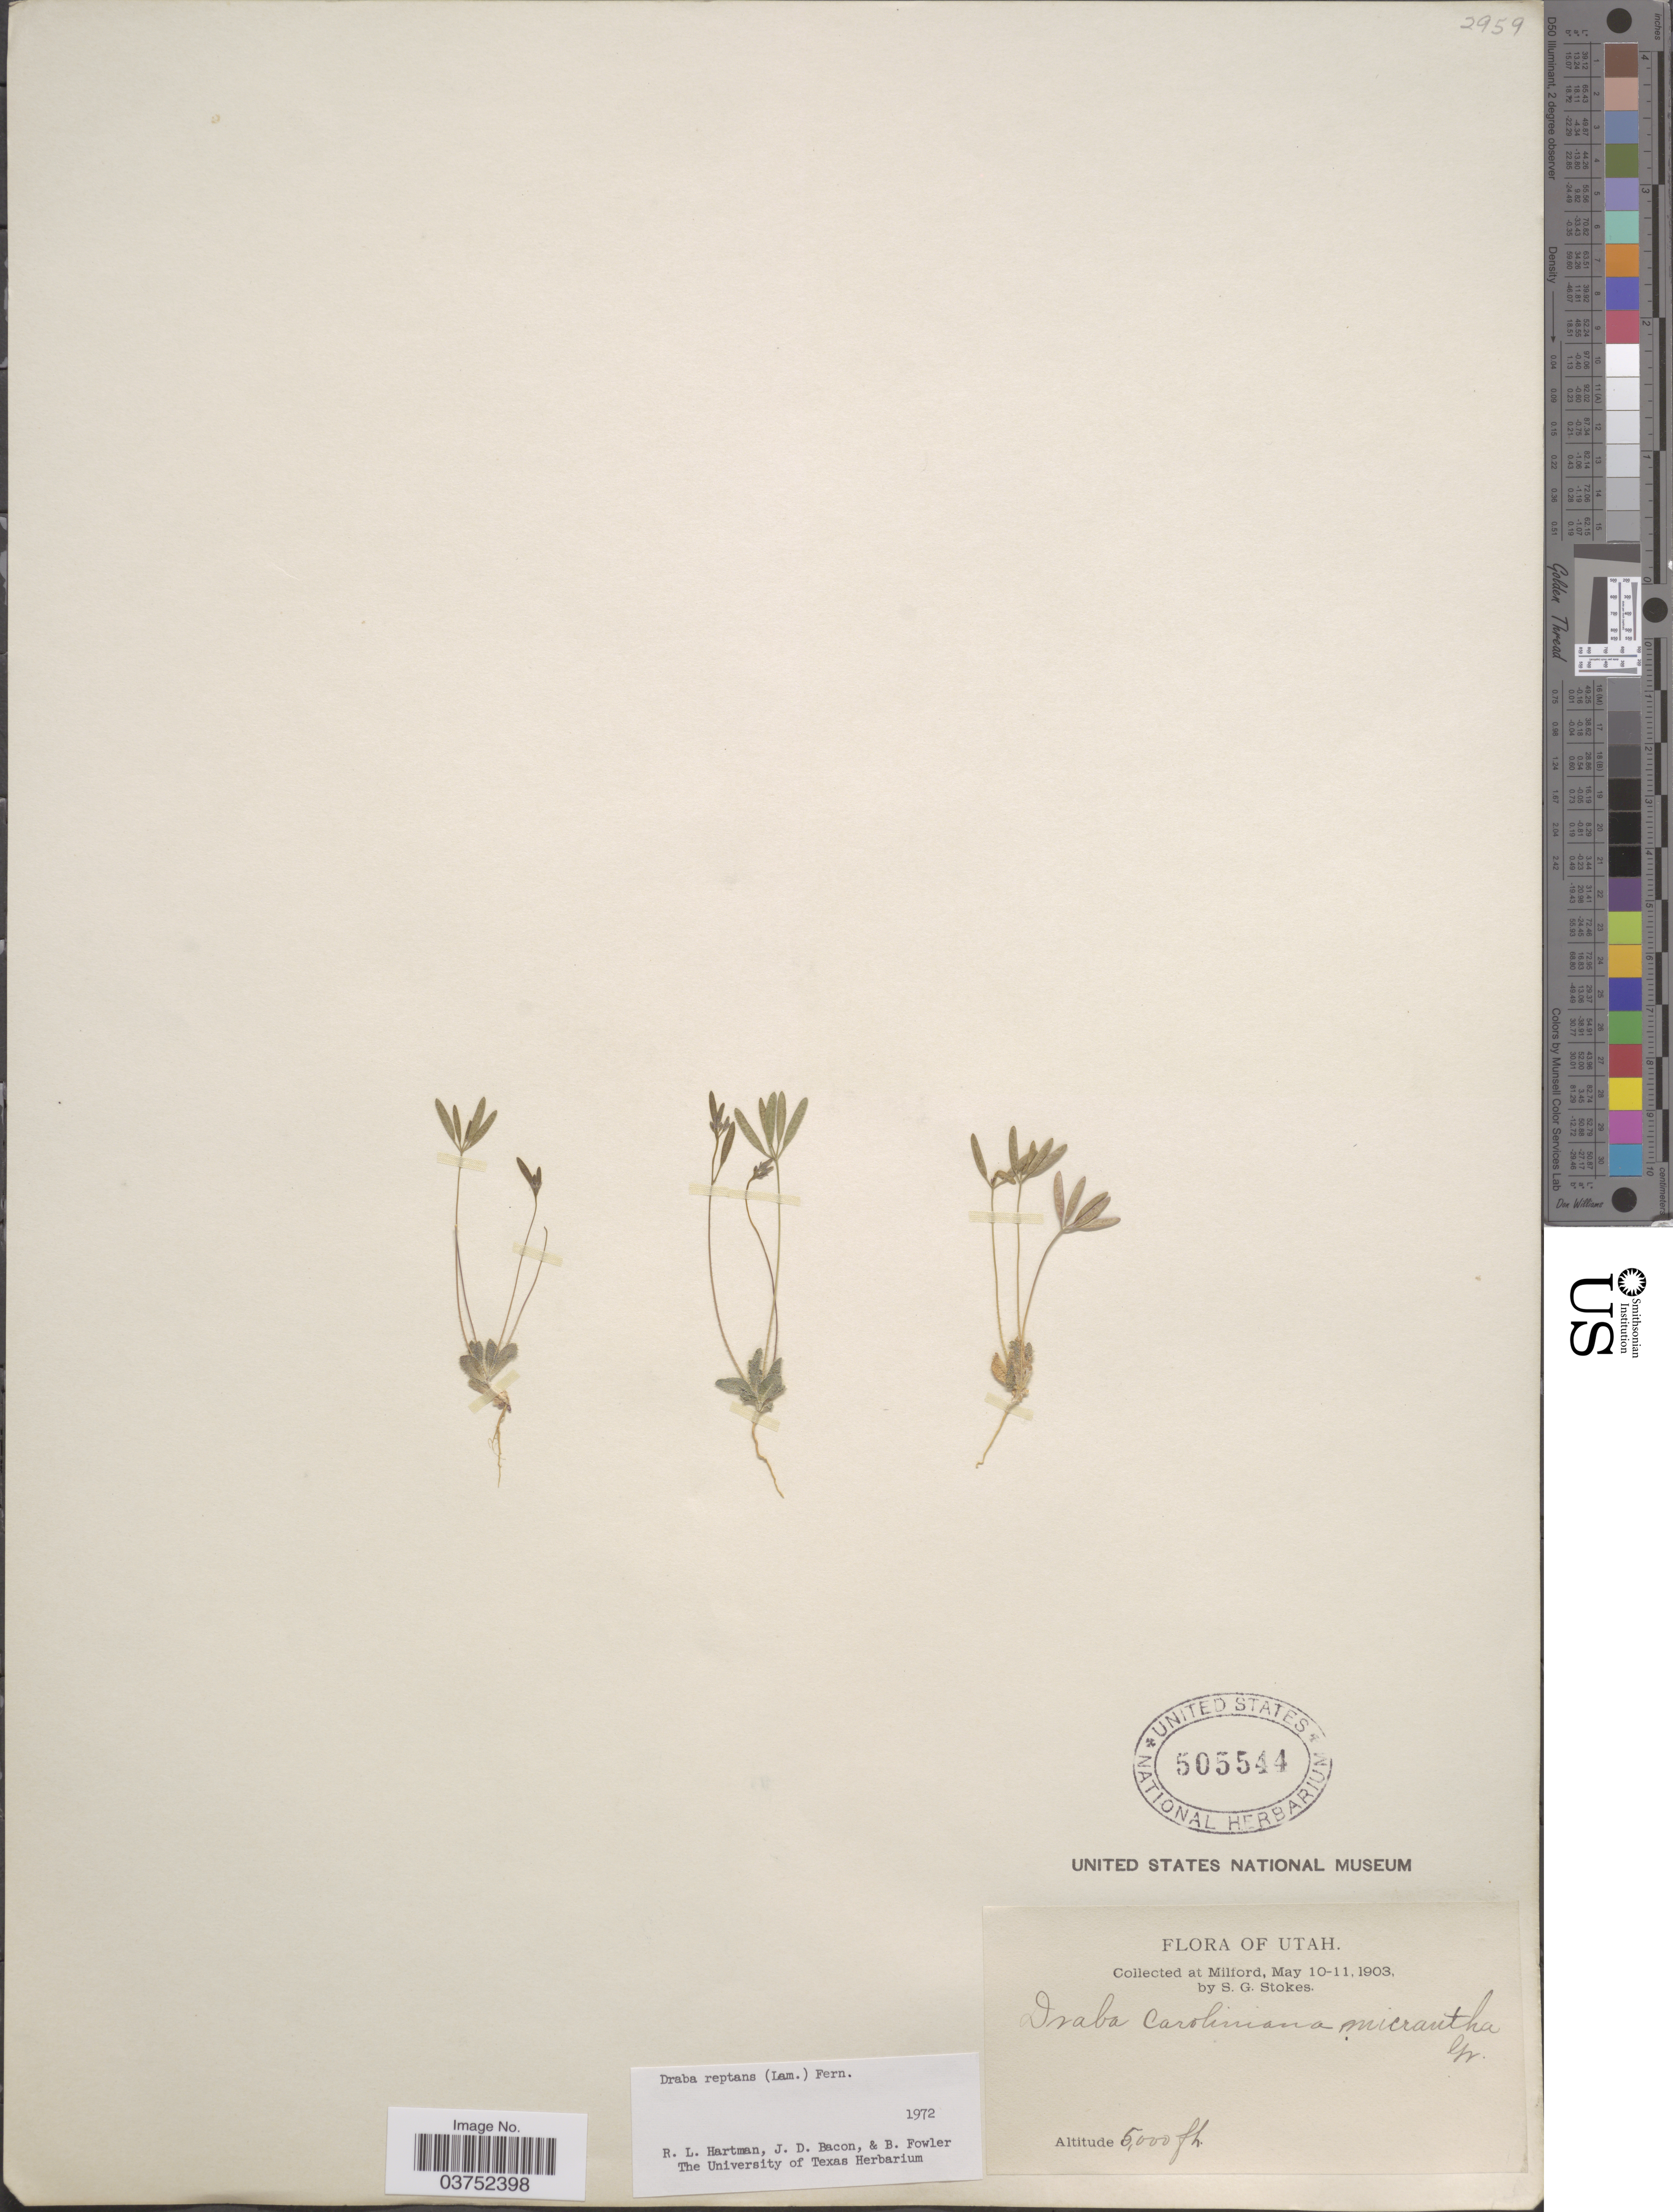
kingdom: Plantae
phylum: Tracheophyta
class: Magnoliopsida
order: Brassicales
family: Brassicaceae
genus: Draba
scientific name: Draba reptans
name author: (Lam.) Fernald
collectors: S. G. Stokes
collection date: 1903-05-10/1903-05-11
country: United States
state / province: Utah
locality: Milford.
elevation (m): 1524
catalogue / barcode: US 505544